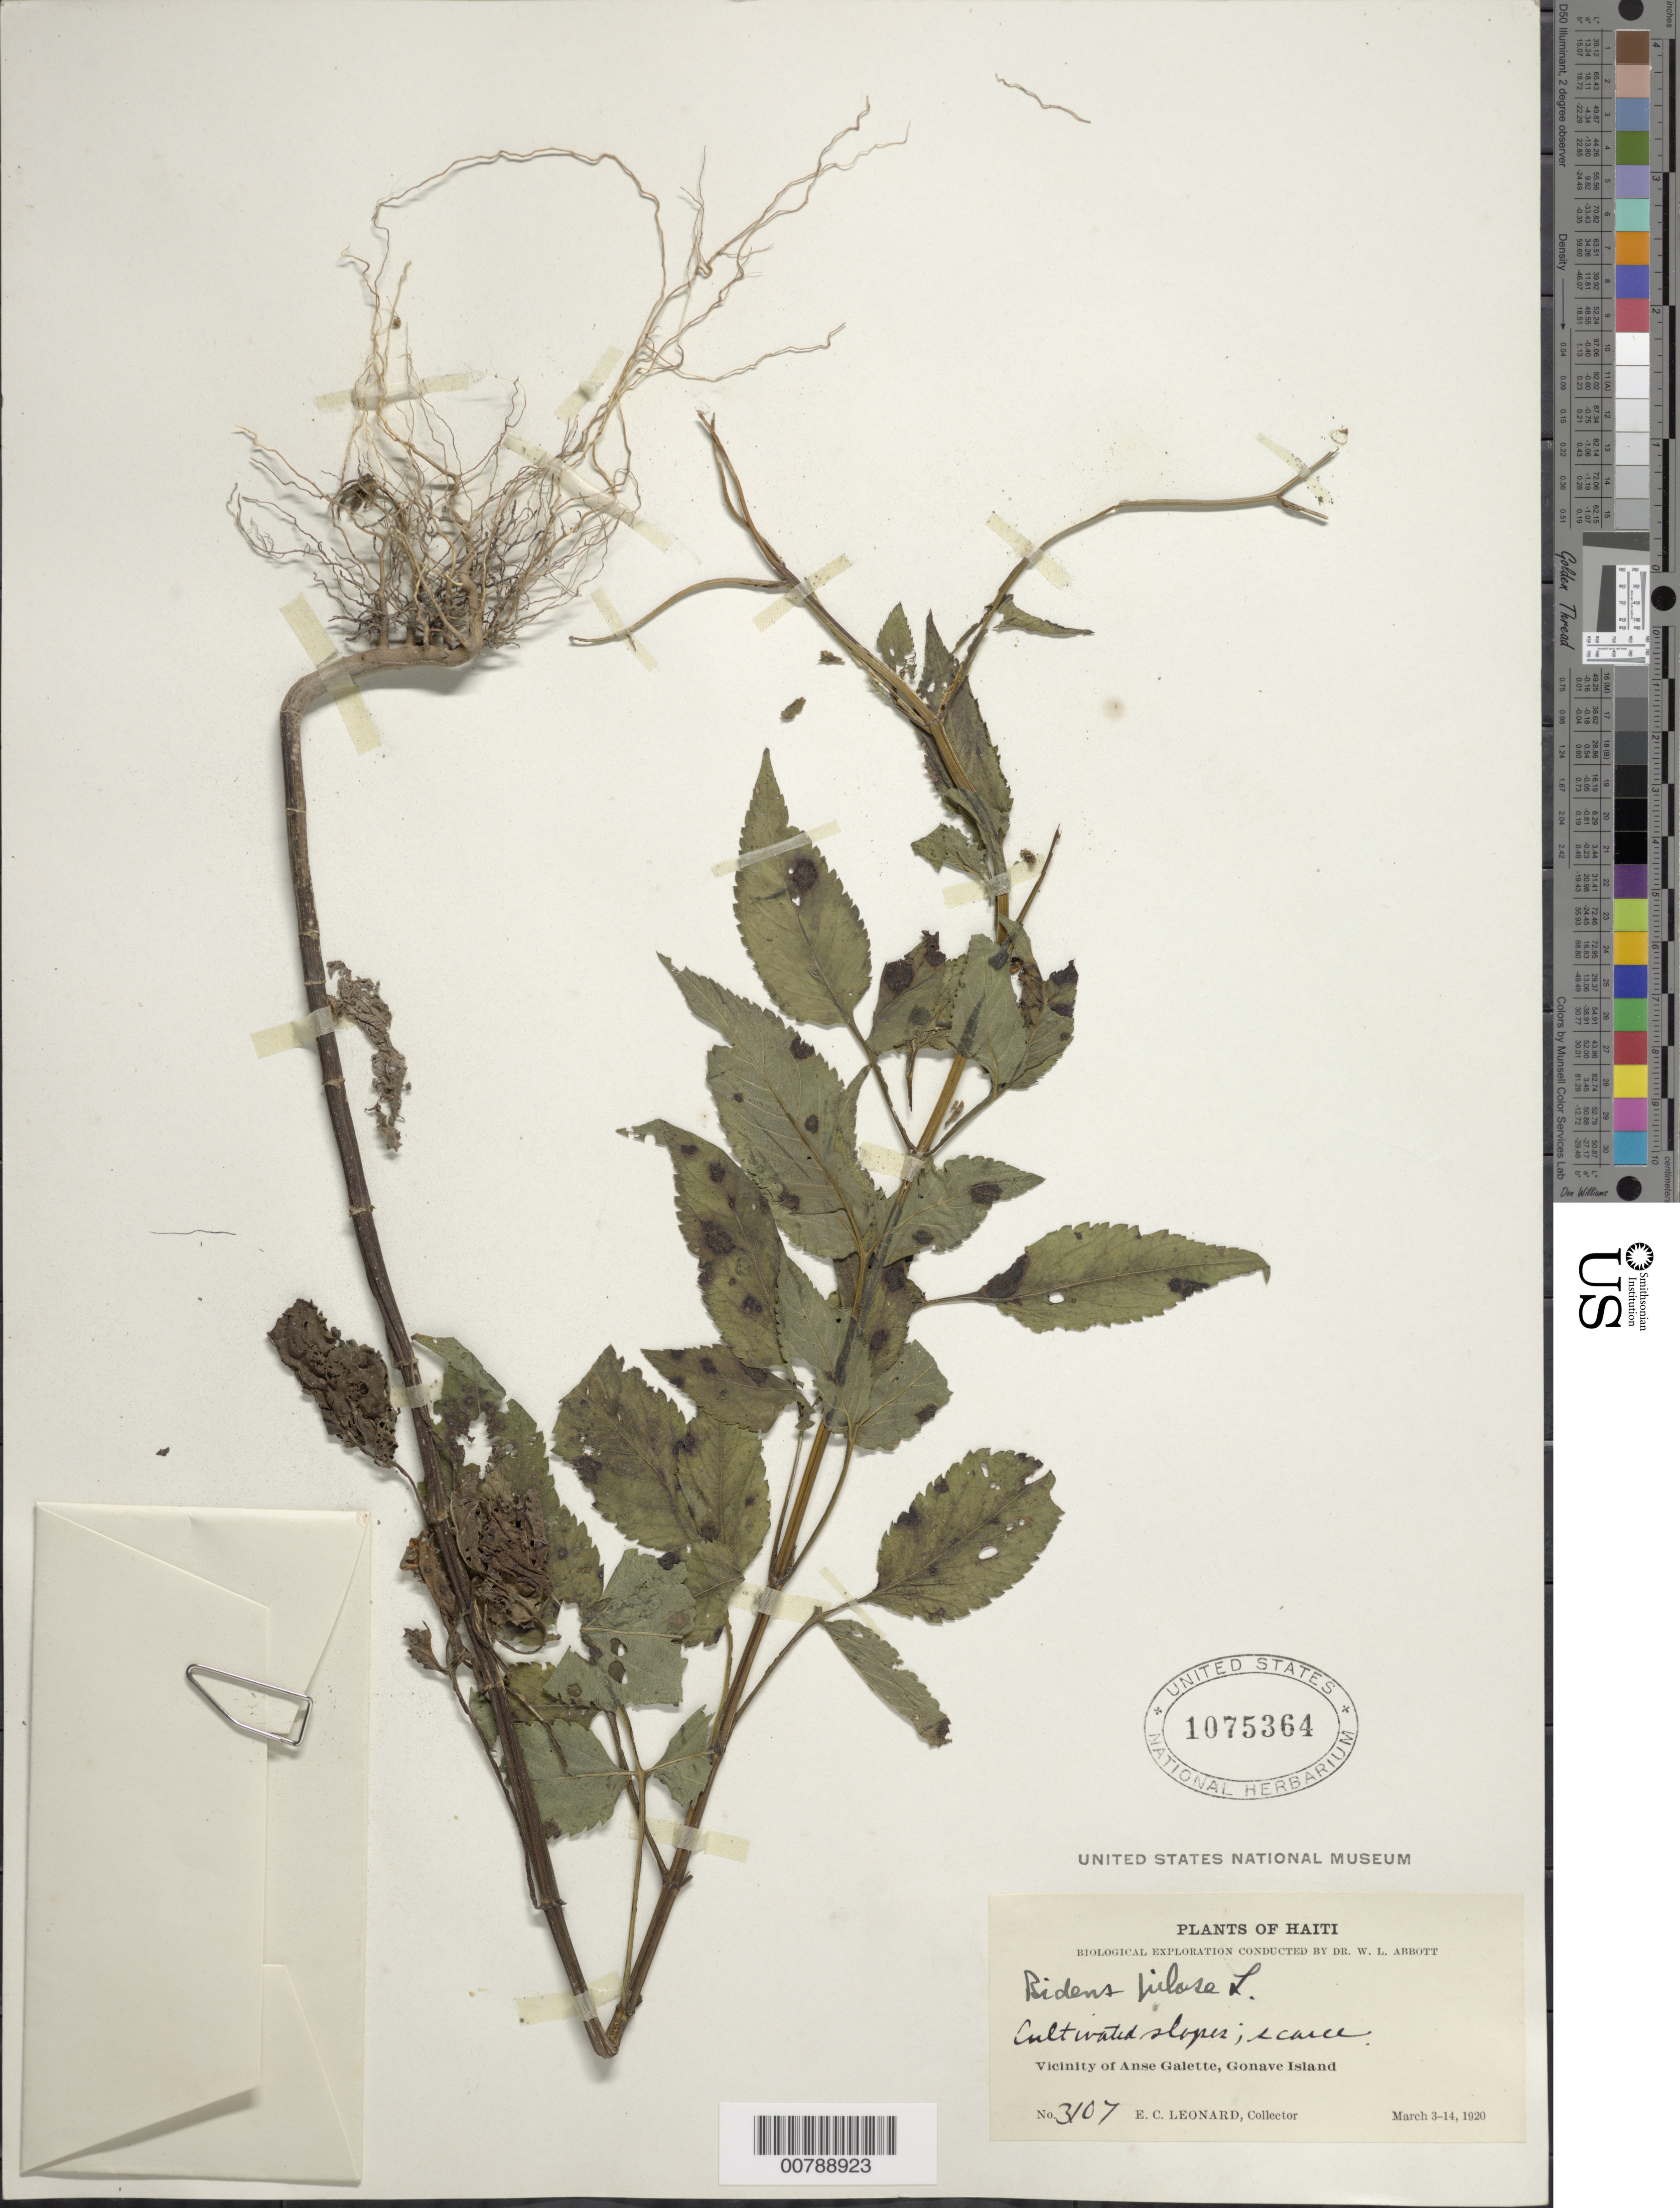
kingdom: Plantae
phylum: Tracheophyta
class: Magnoliopsida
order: Asterales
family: Asteraceae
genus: Bidens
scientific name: Bidens pilosa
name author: L.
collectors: E. C. Leonard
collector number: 3107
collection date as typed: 03 Mar 1920 to 14 Mar 1920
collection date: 1920-03-03/1920-03-14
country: Haiti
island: Hispaniola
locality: Vicinity of Anse Galette, Gonave Island.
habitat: Cultivated slopes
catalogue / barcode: US 1075364